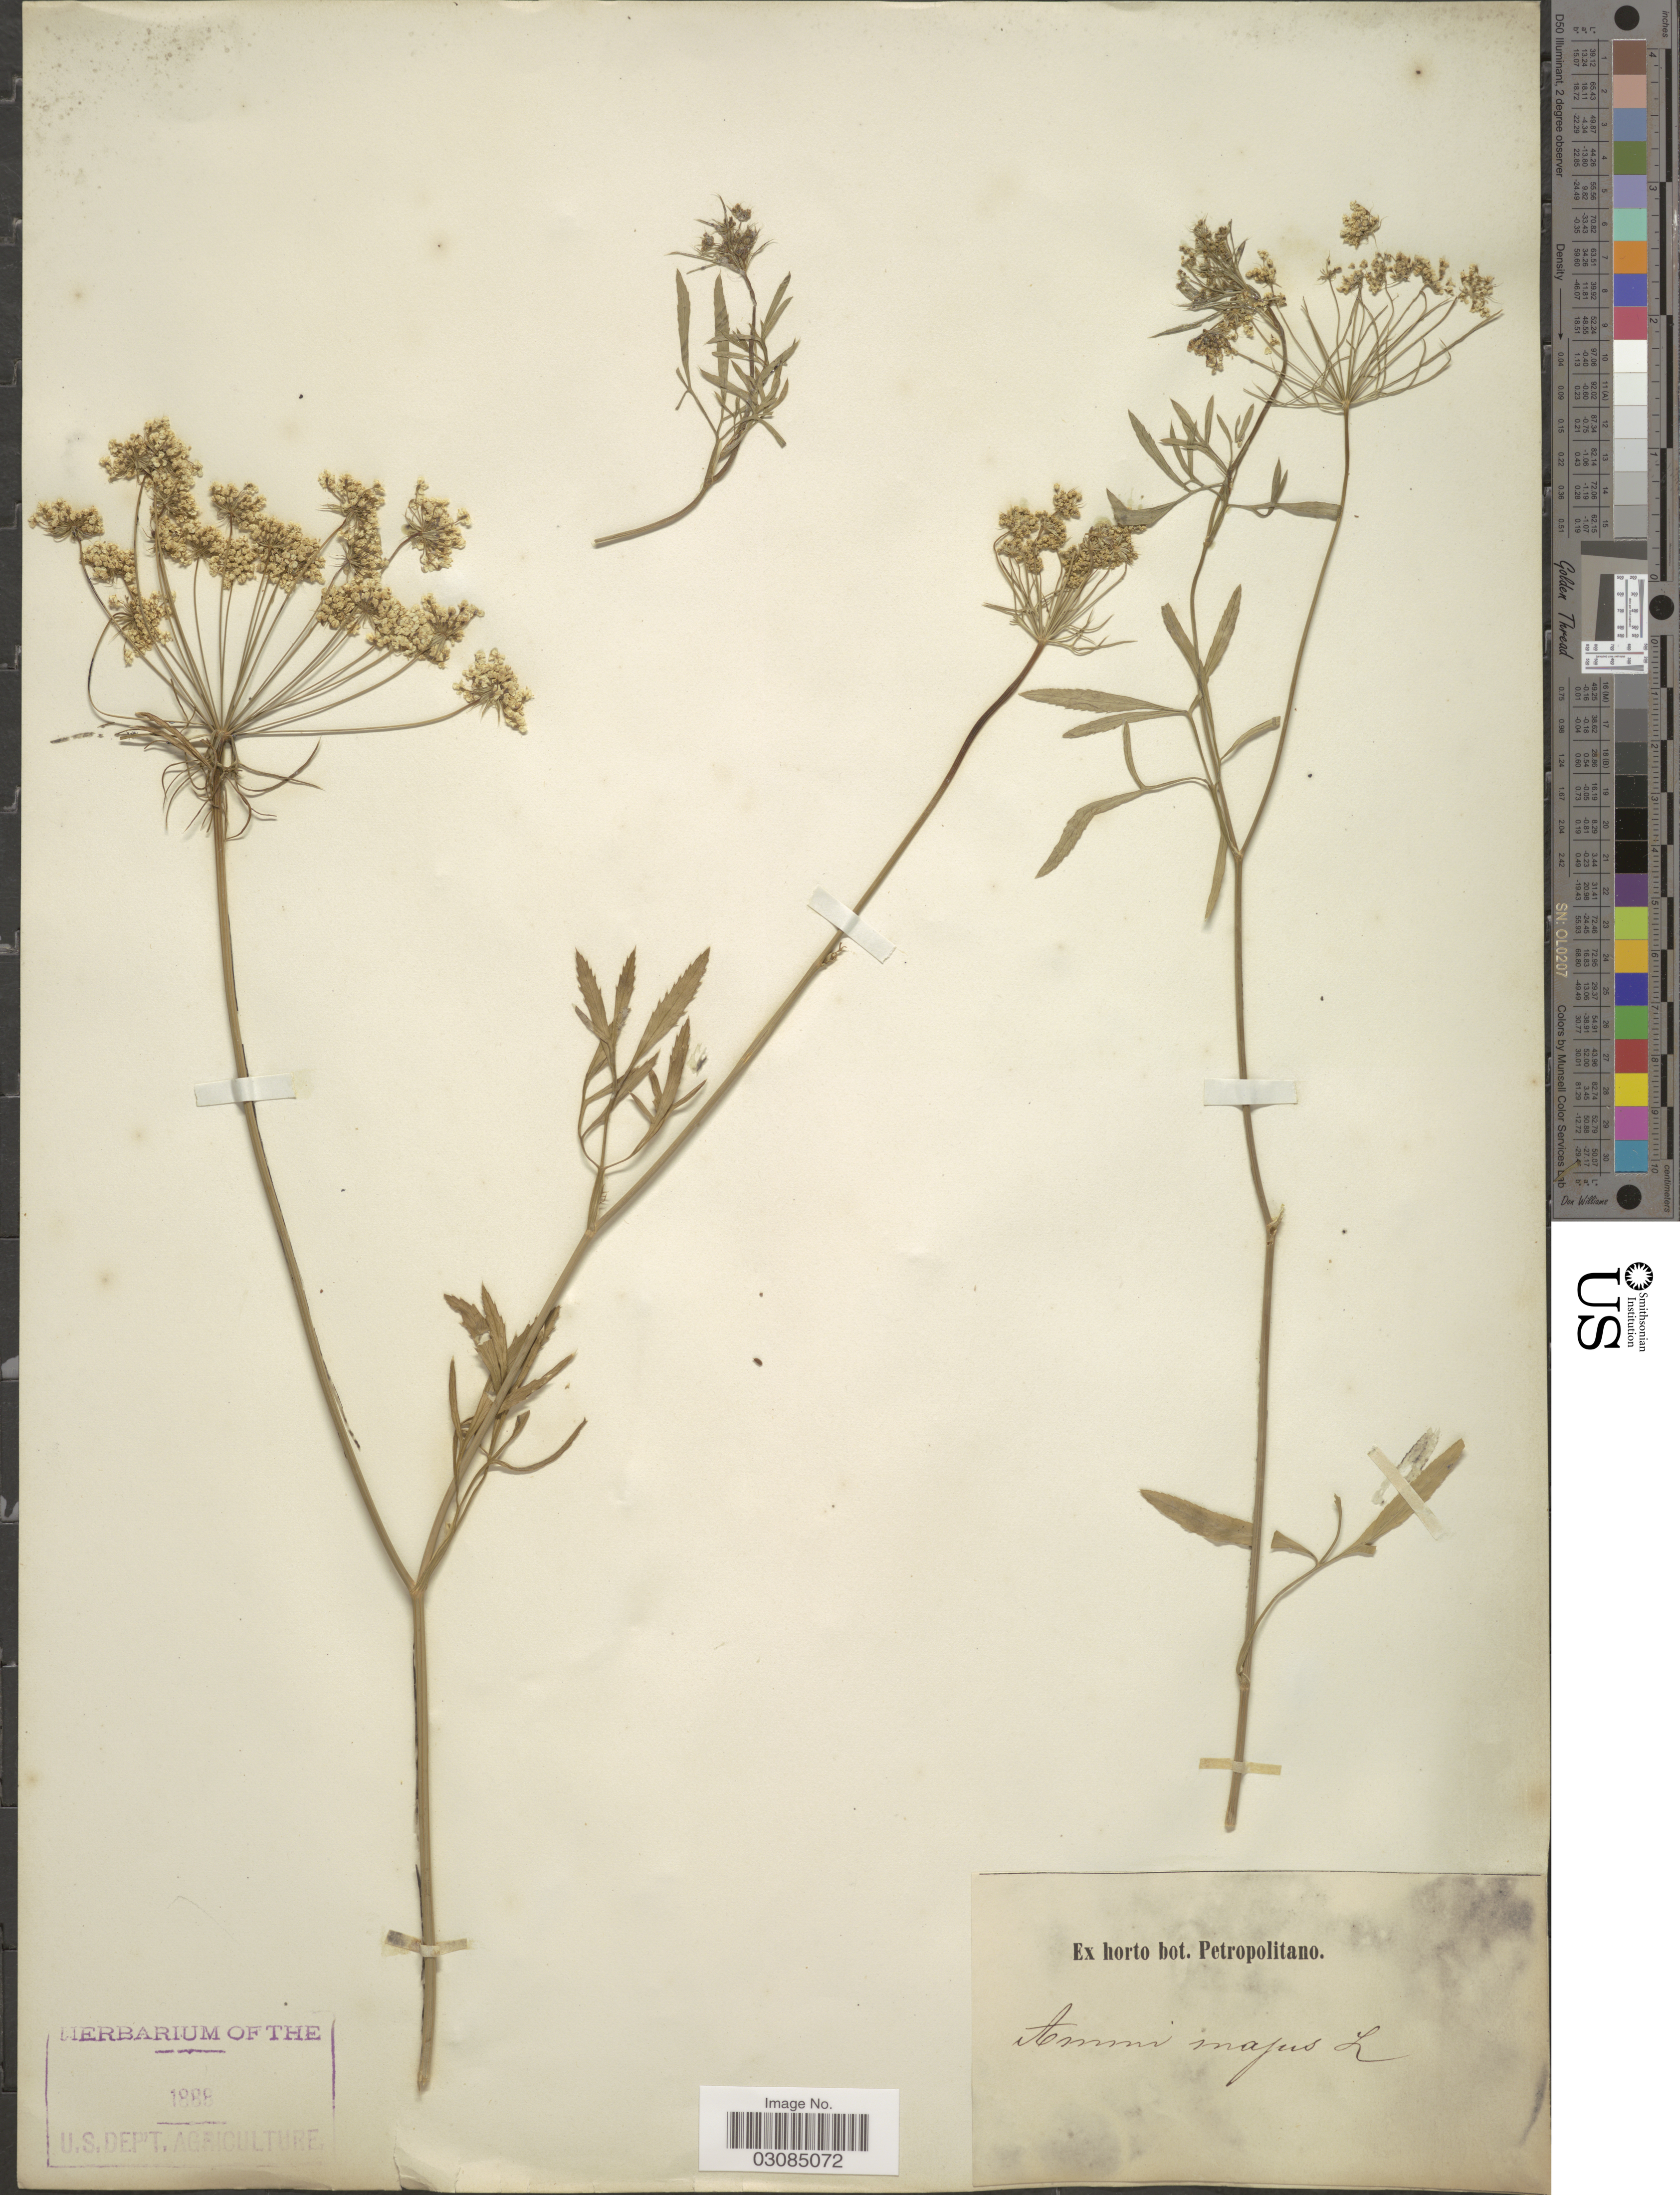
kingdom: Plantae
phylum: Tracheophyta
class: Magnoliopsida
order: Apiales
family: Apiaceae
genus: Ammi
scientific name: Ammi majus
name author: L.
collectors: ex Horto Bot. Petropolitano